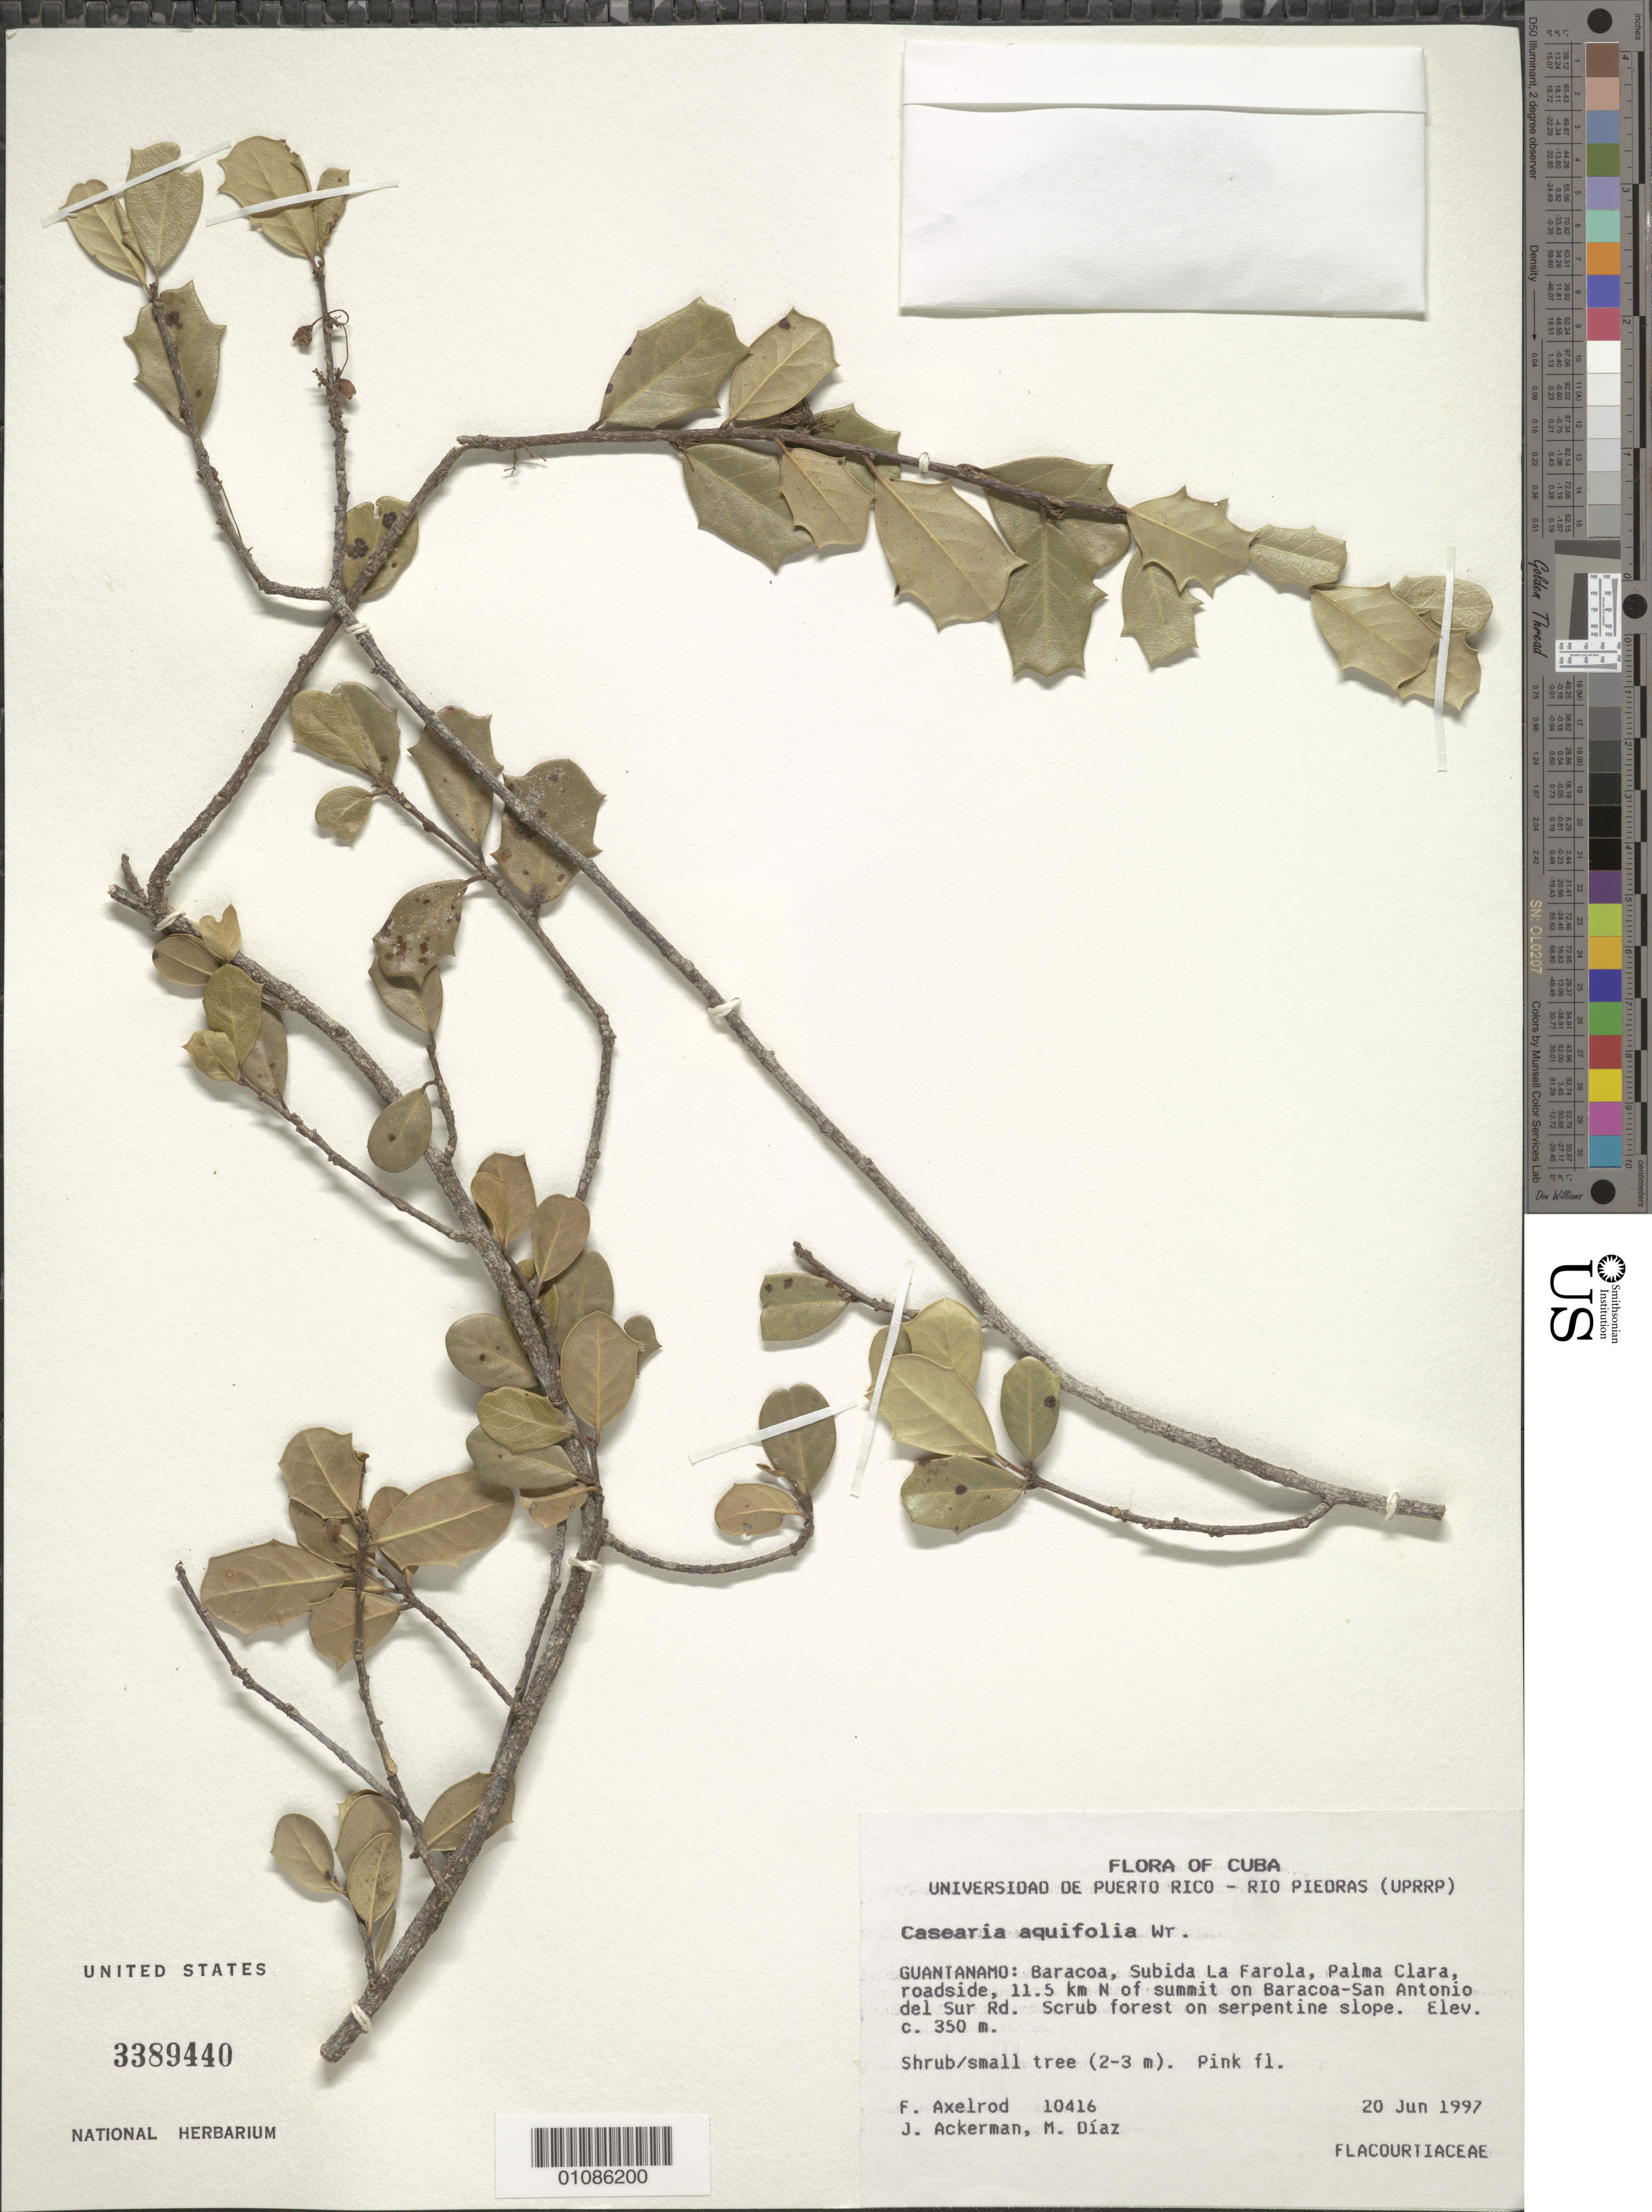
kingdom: Plantae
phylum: Tracheophyta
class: Magnoliopsida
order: Malpighiales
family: Salicaceae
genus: Casearia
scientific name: Casearia aquifolia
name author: C. Wright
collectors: F. S. Axelrod & J. D. Ackerman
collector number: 10416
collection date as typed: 20 Jun 1997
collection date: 1997-06-20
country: Cuba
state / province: Guantánamo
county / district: Baracoa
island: Cuba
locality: Subida la Farola, Palma clara, roadside 11 5km N of Summit on Baracoa-san antonio del sur rd Scrub forest on serpentine slope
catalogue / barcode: US 3389440